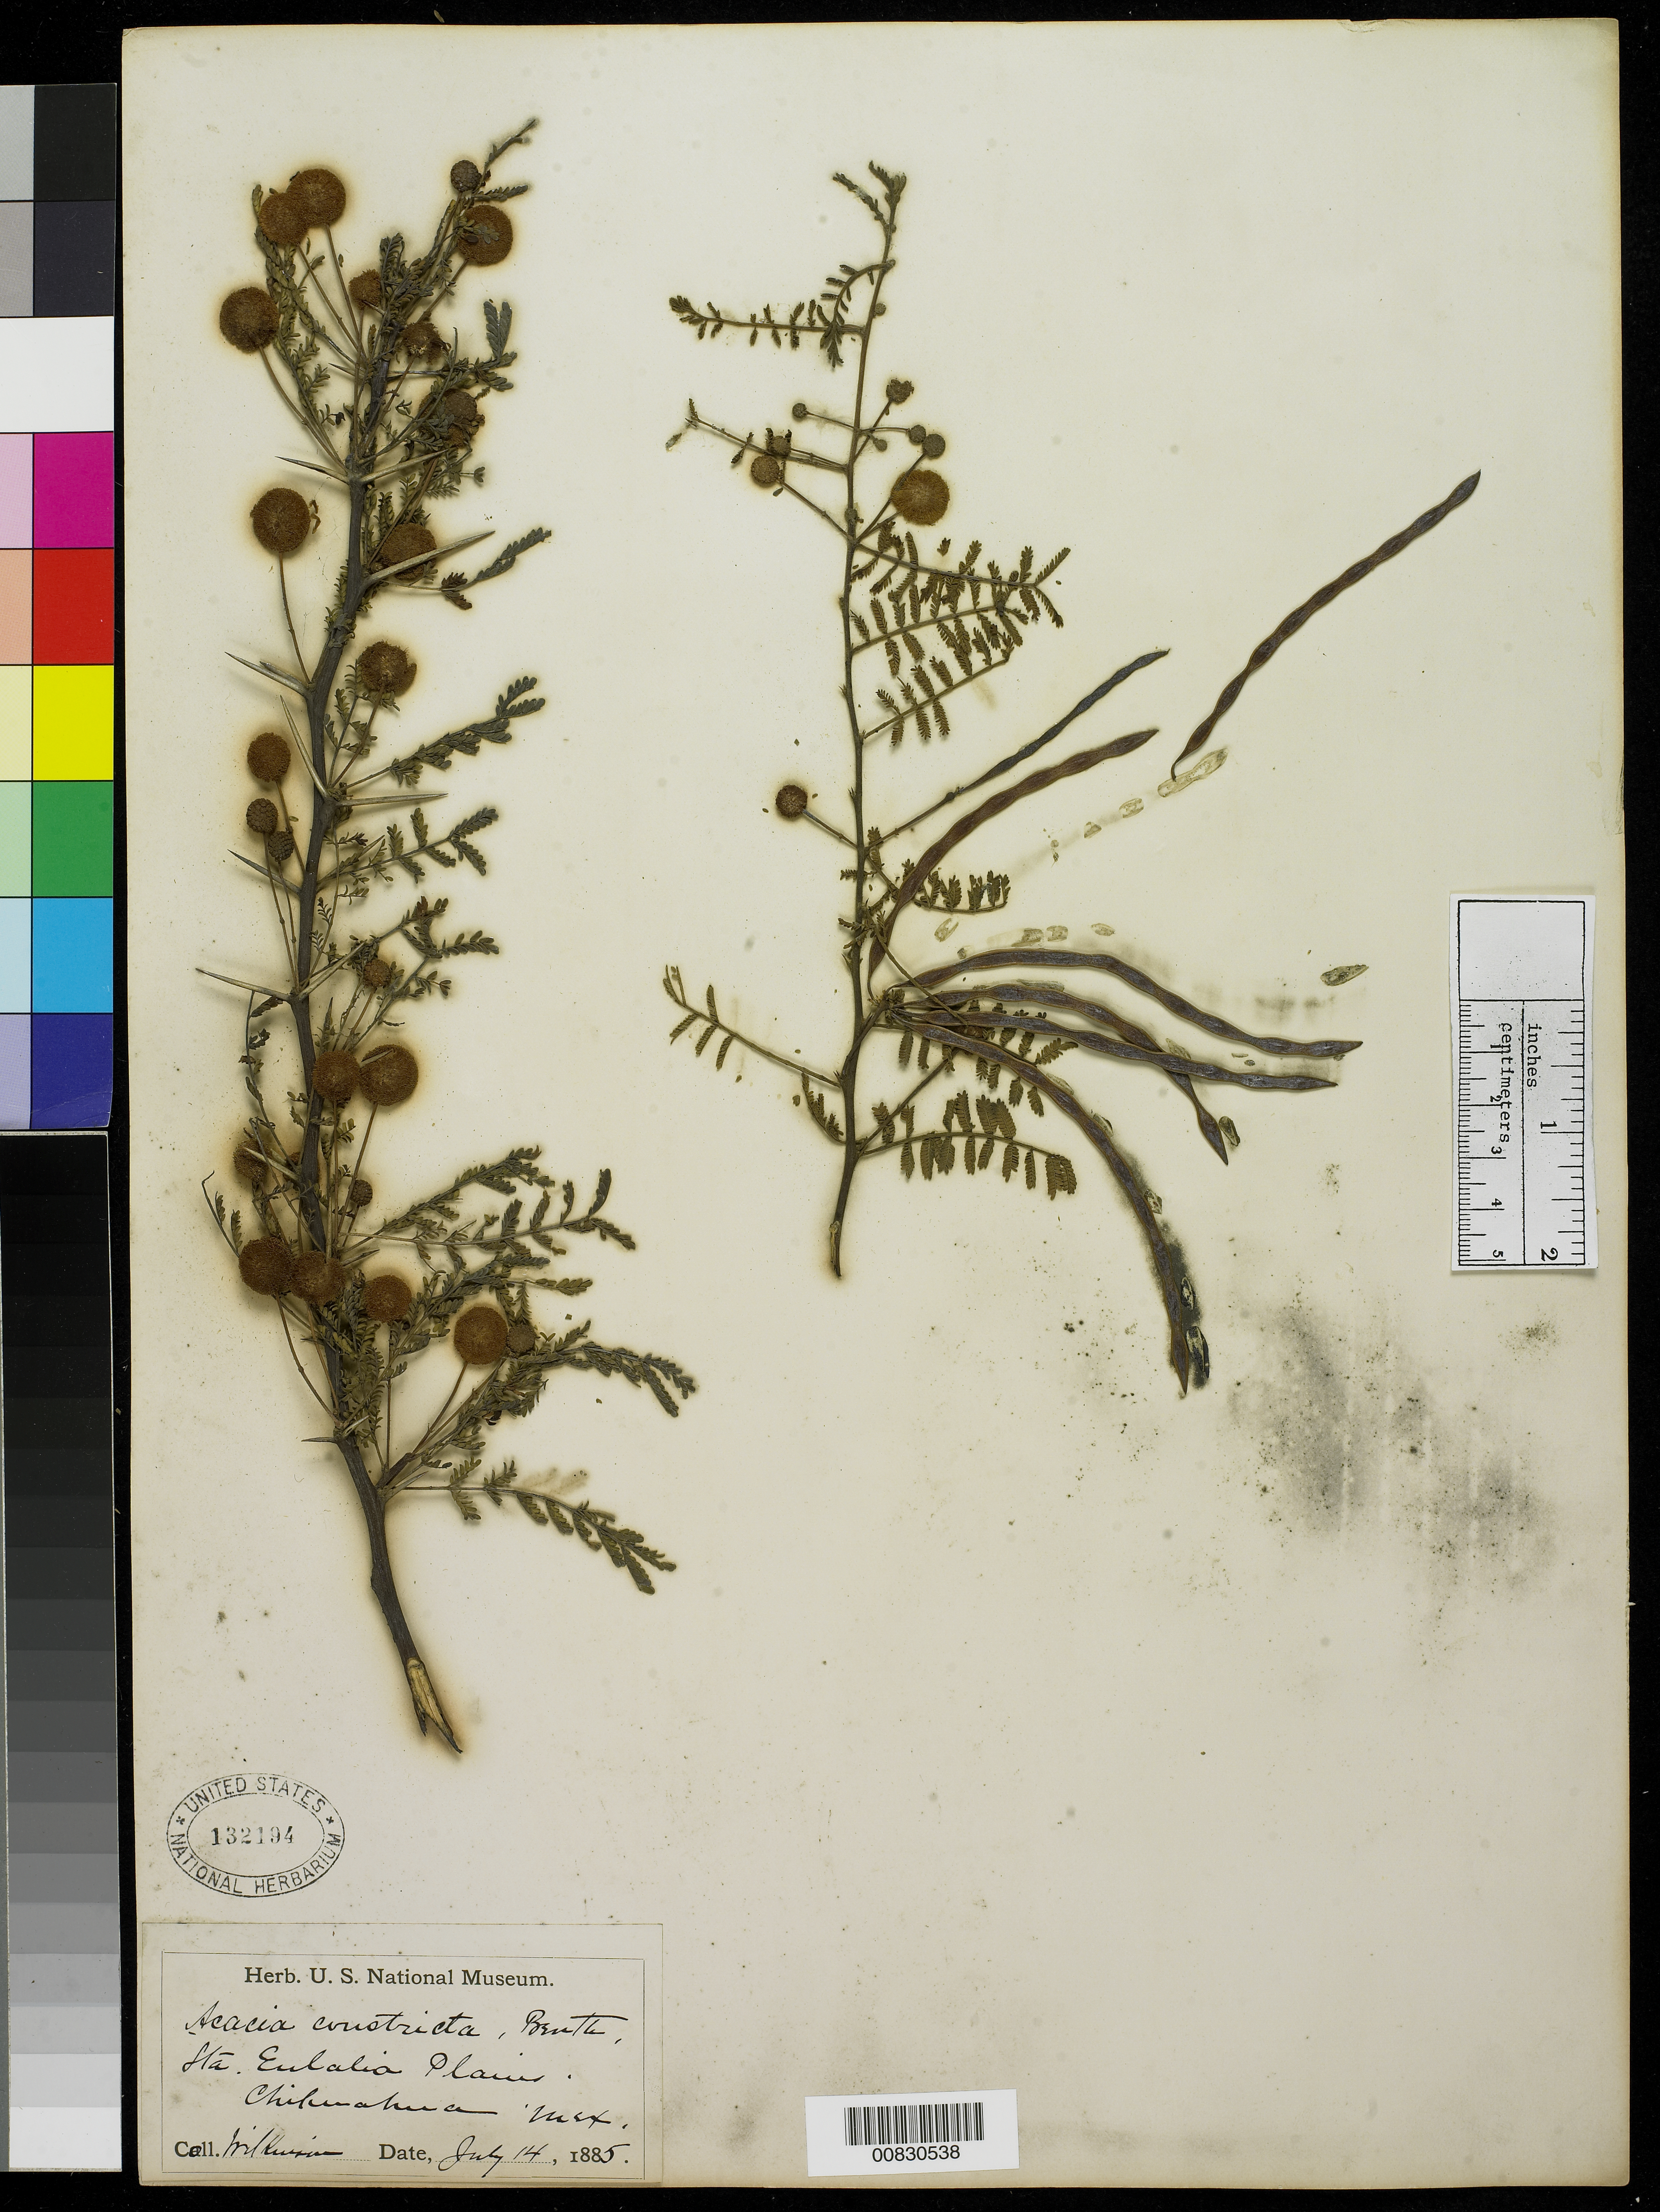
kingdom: Plantae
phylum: Tracheophyta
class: Magnoliopsida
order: Fabales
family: Fabaceae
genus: Vachellia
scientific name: Vachellia constricta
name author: (Benth.) Seigler & Ebinger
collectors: E. Wilkinson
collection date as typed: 14 Jul 1885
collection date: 1885-07-14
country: Mexico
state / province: Chihuahua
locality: Sta. Eulalia Plains.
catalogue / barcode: US 132194